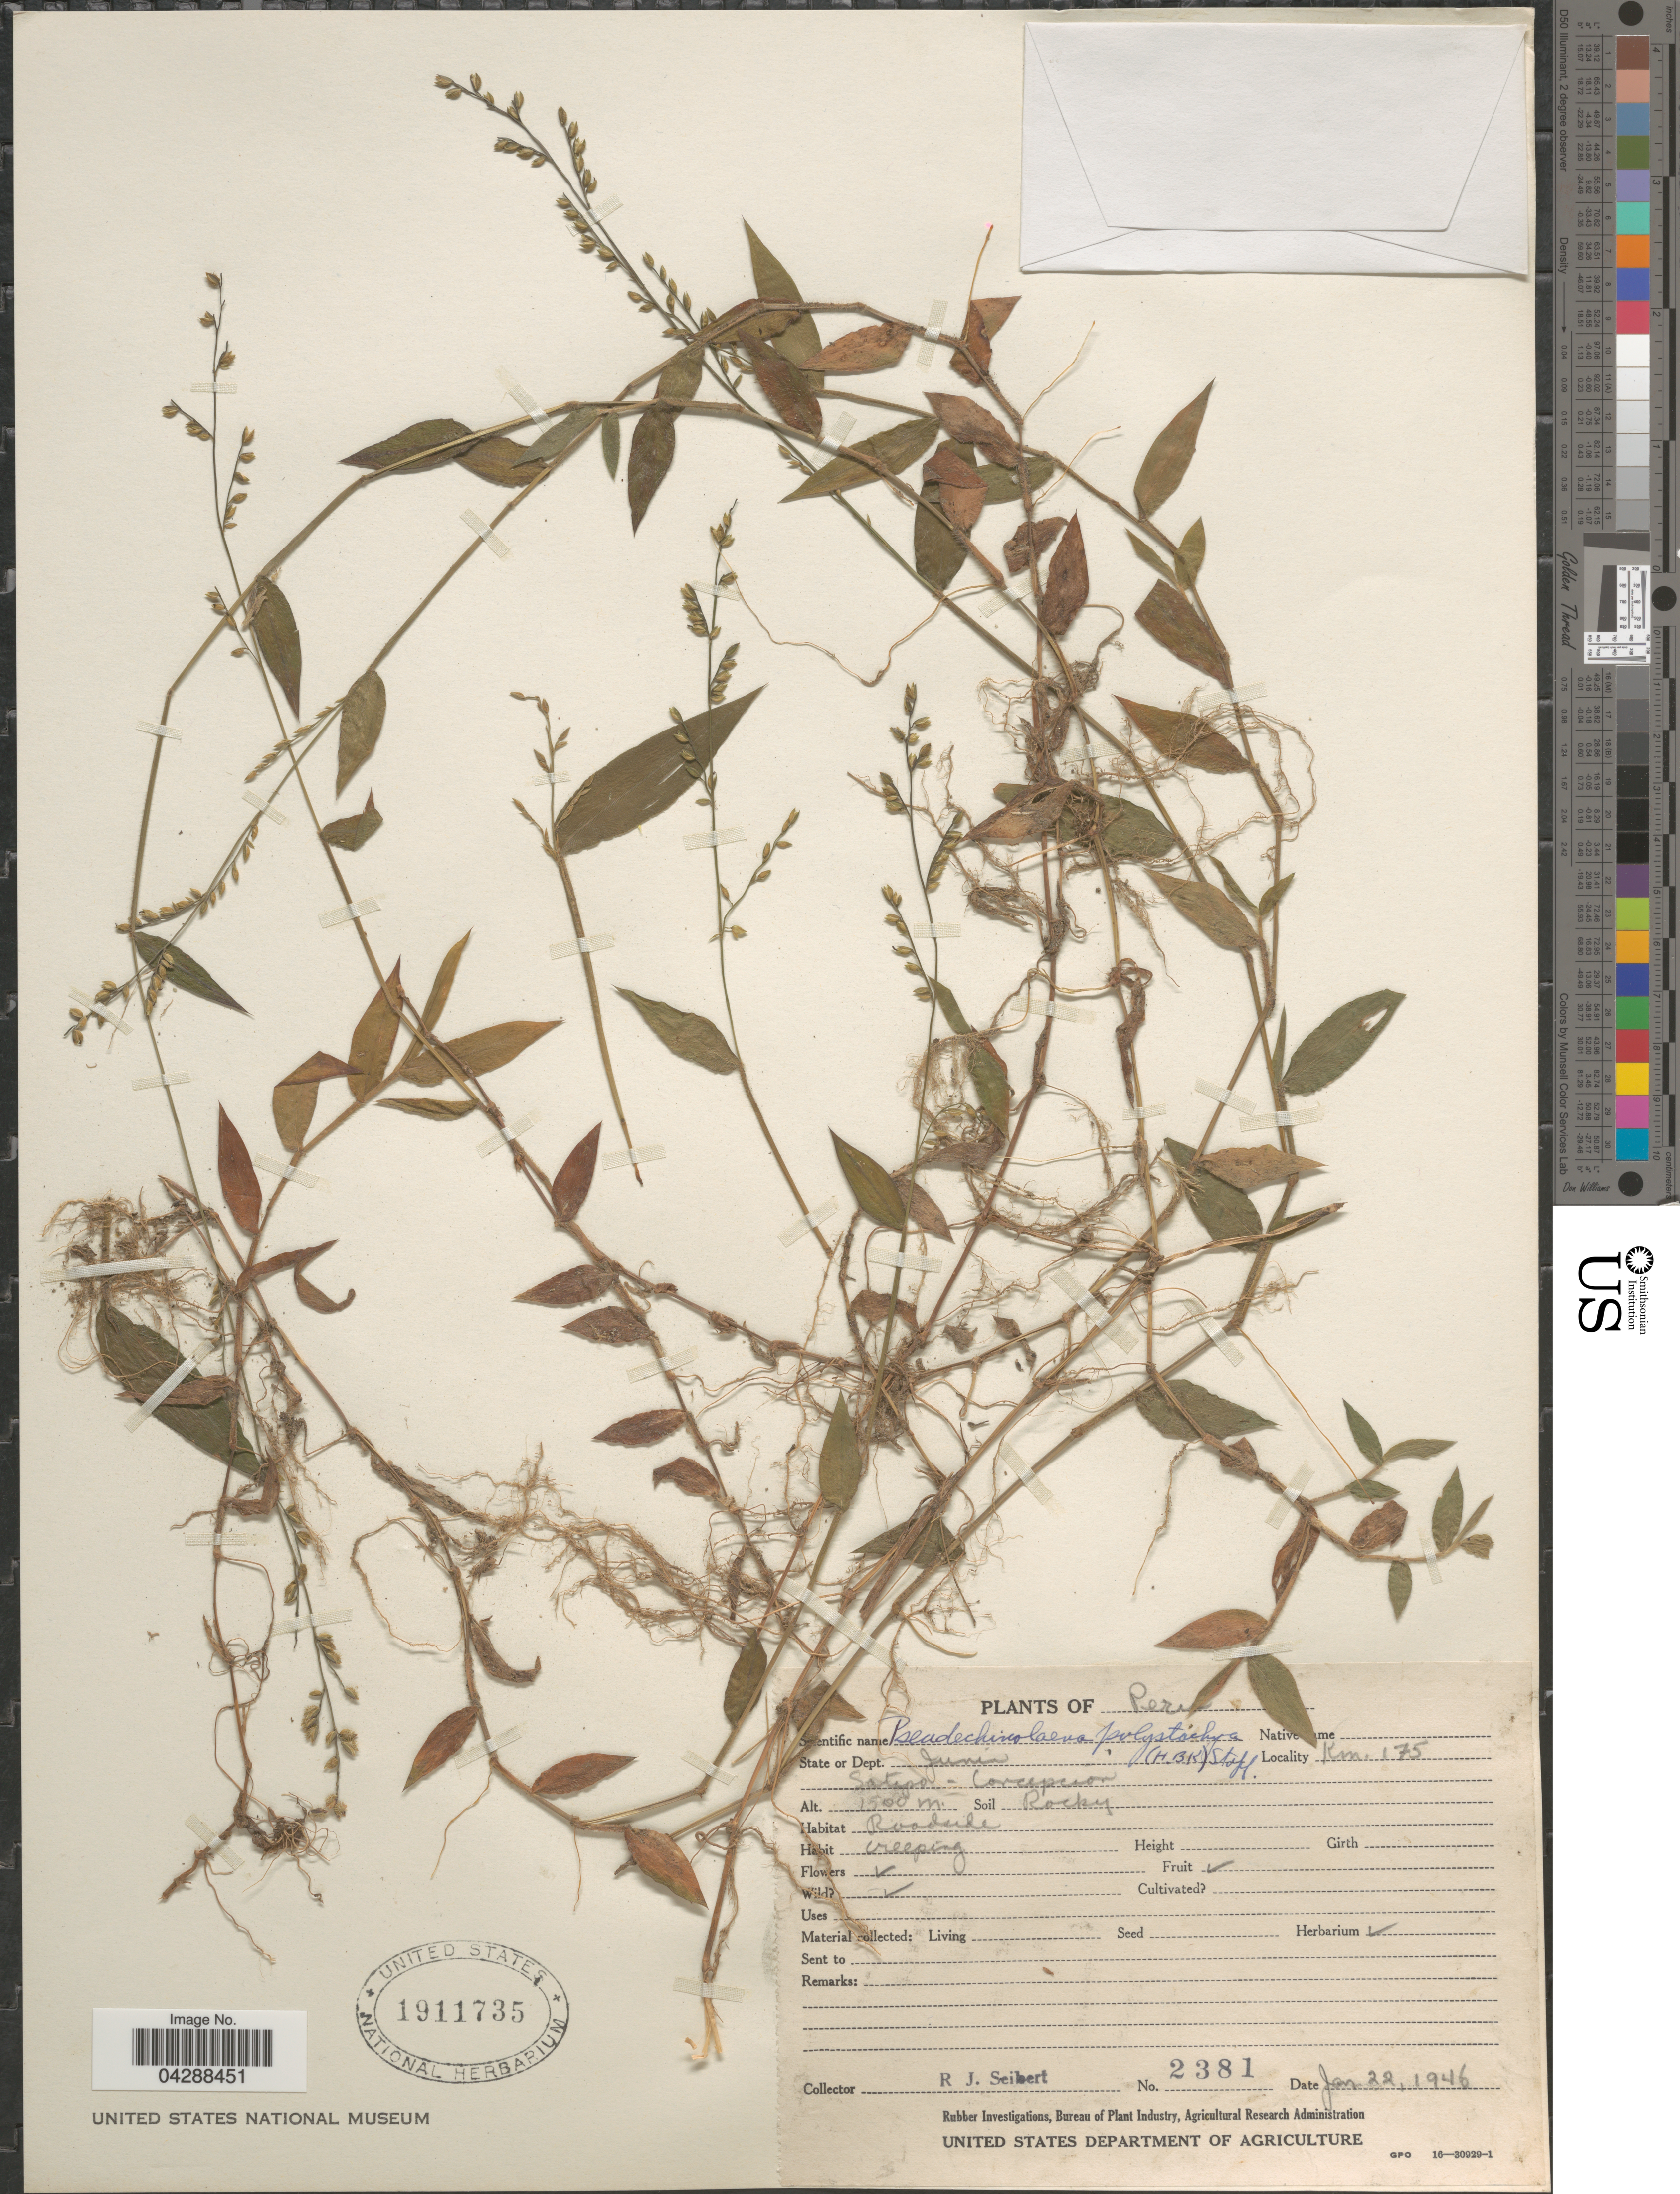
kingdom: Plantae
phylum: Tracheophyta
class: Liliopsida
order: Poales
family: Poaceae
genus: Pseudechinolaena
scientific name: Pseudechinolaena polystachya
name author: (Kunth) Stapf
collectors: R. J. Seibert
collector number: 2381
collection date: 1946-01-22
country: Peru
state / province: Junín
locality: Km.175, Satipo - Concepción, Dept. Junín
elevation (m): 1500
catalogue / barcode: US 1911735